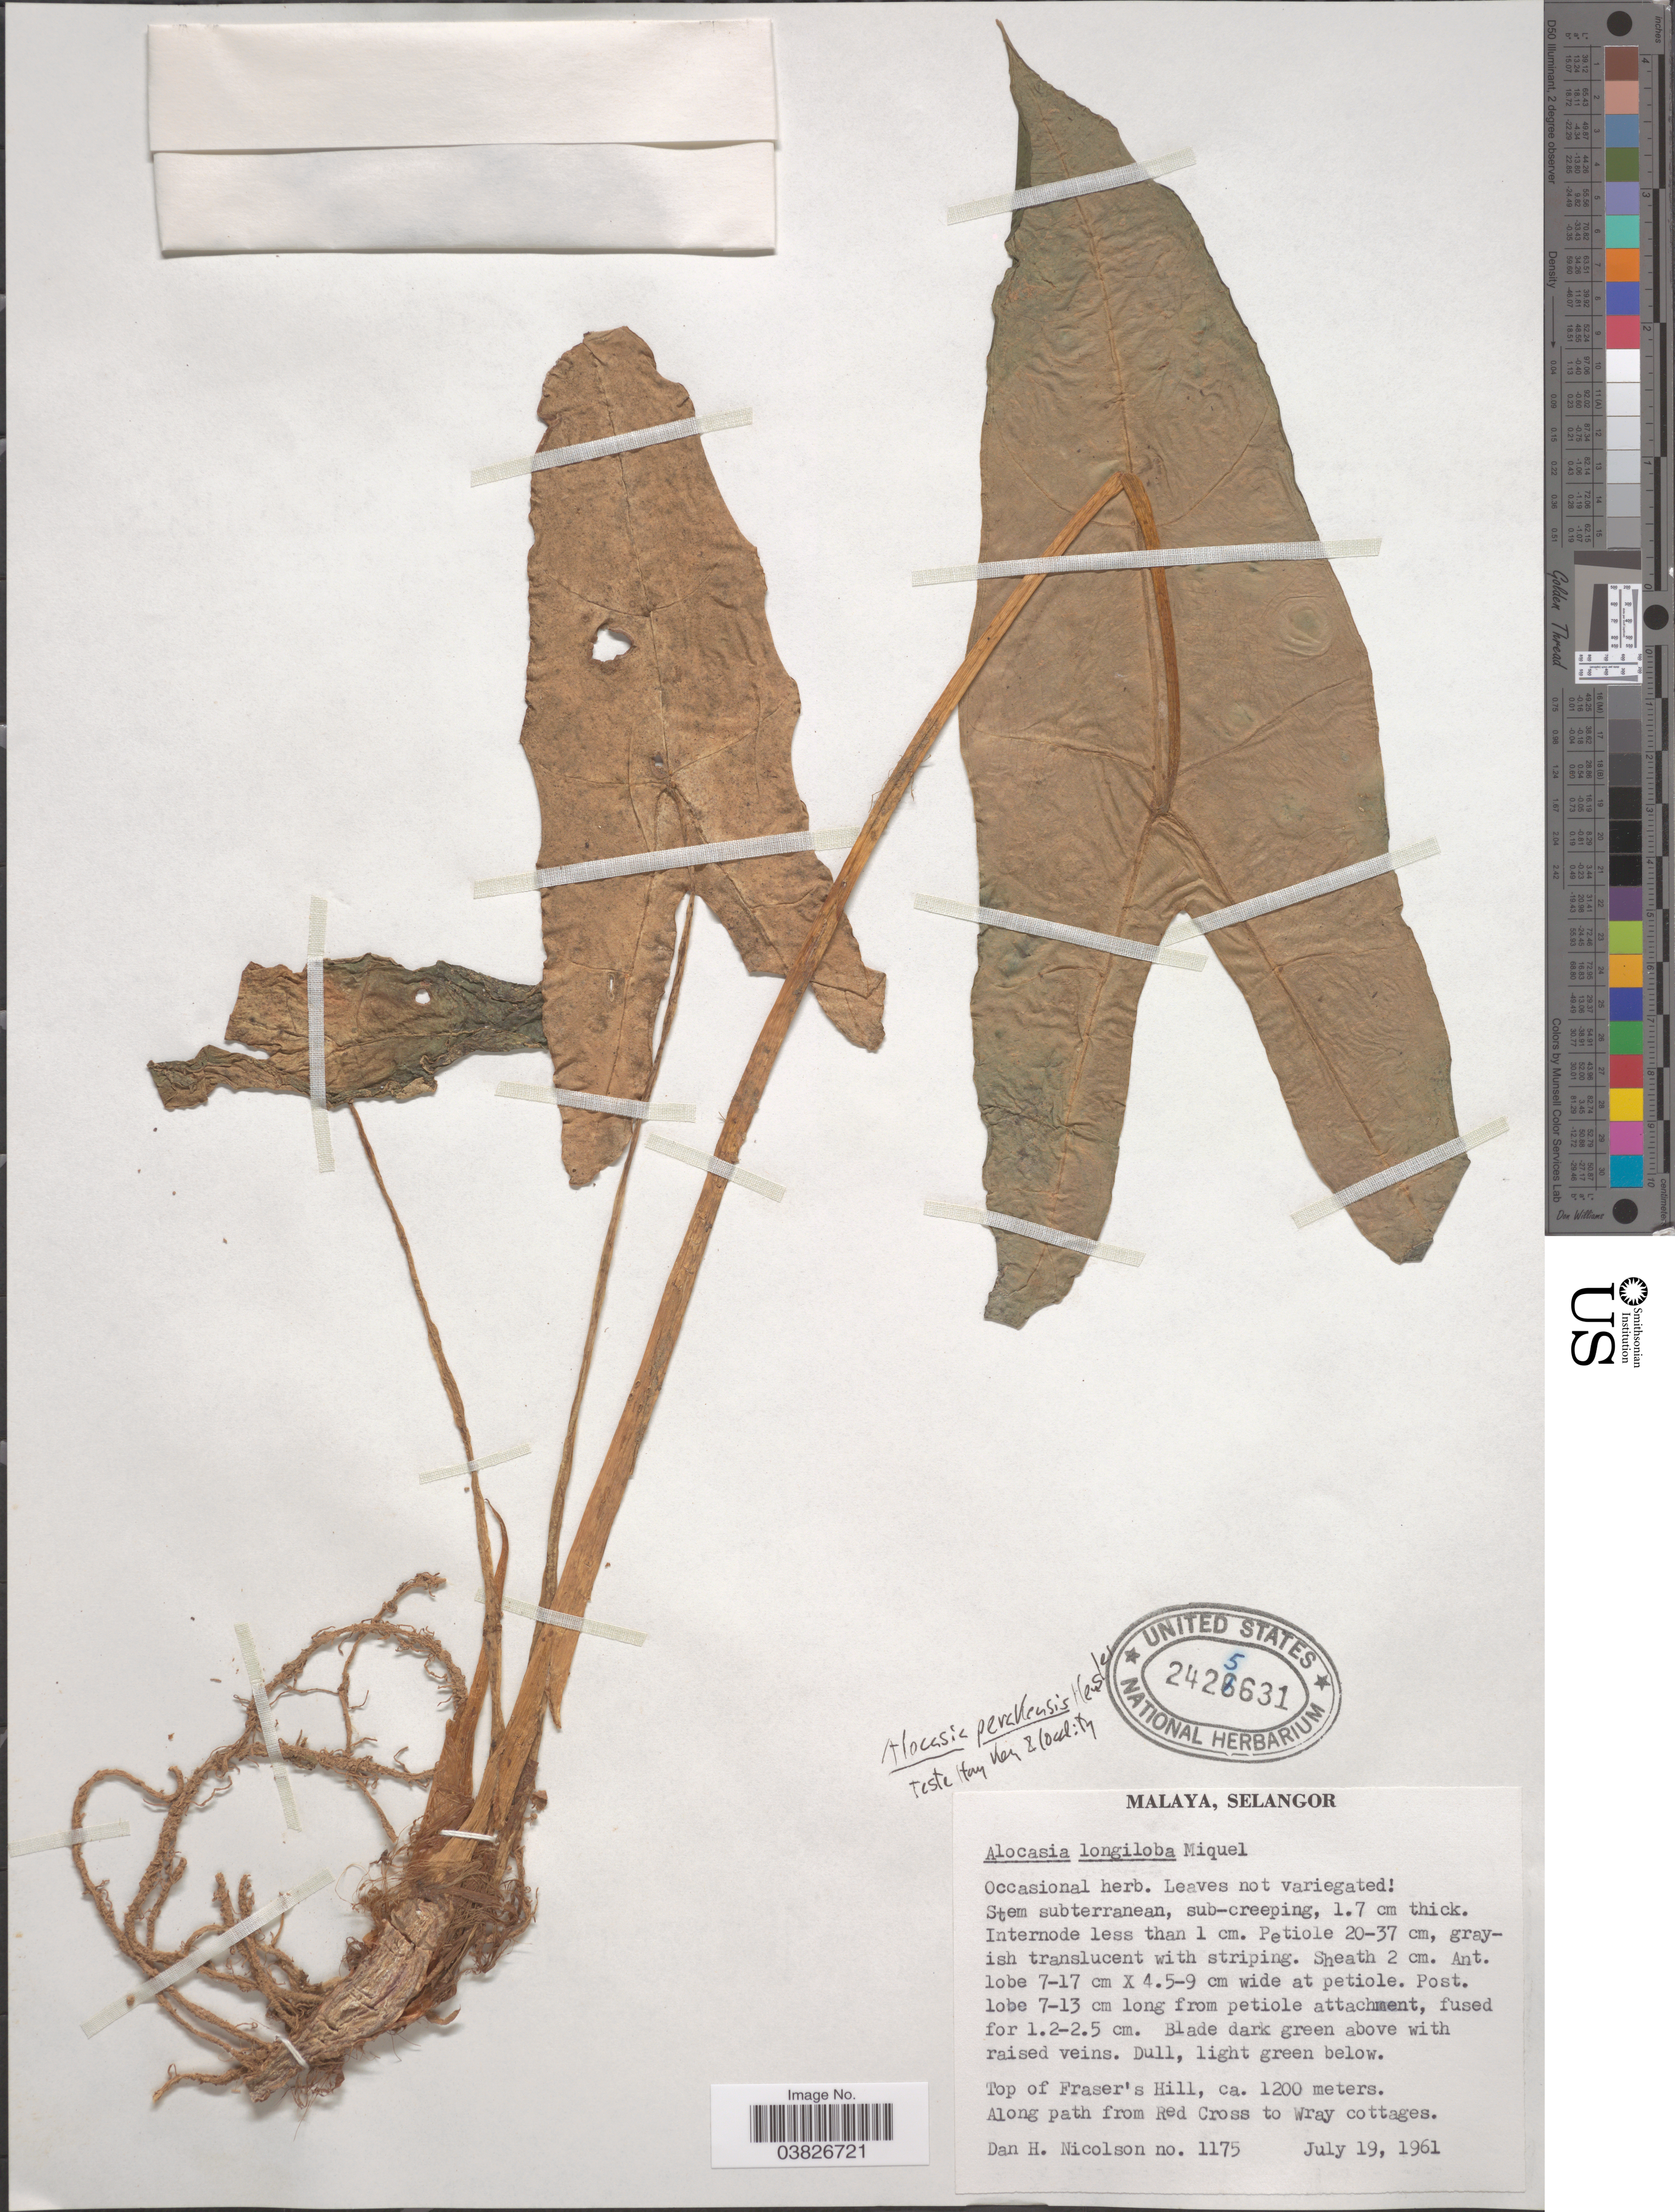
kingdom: Plantae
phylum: Tracheophyta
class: Liliopsida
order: Alismatales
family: Araceae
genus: Alocasia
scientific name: Alocasia perakensis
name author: Hemsl.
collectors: D. H. Nicolson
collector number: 1175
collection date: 1961-07-19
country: Malaysia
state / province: Selangor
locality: Malaya. Top of Fraser's Hill. Along path from Red Cross to Wray cottages.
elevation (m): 1200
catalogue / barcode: US 2425631